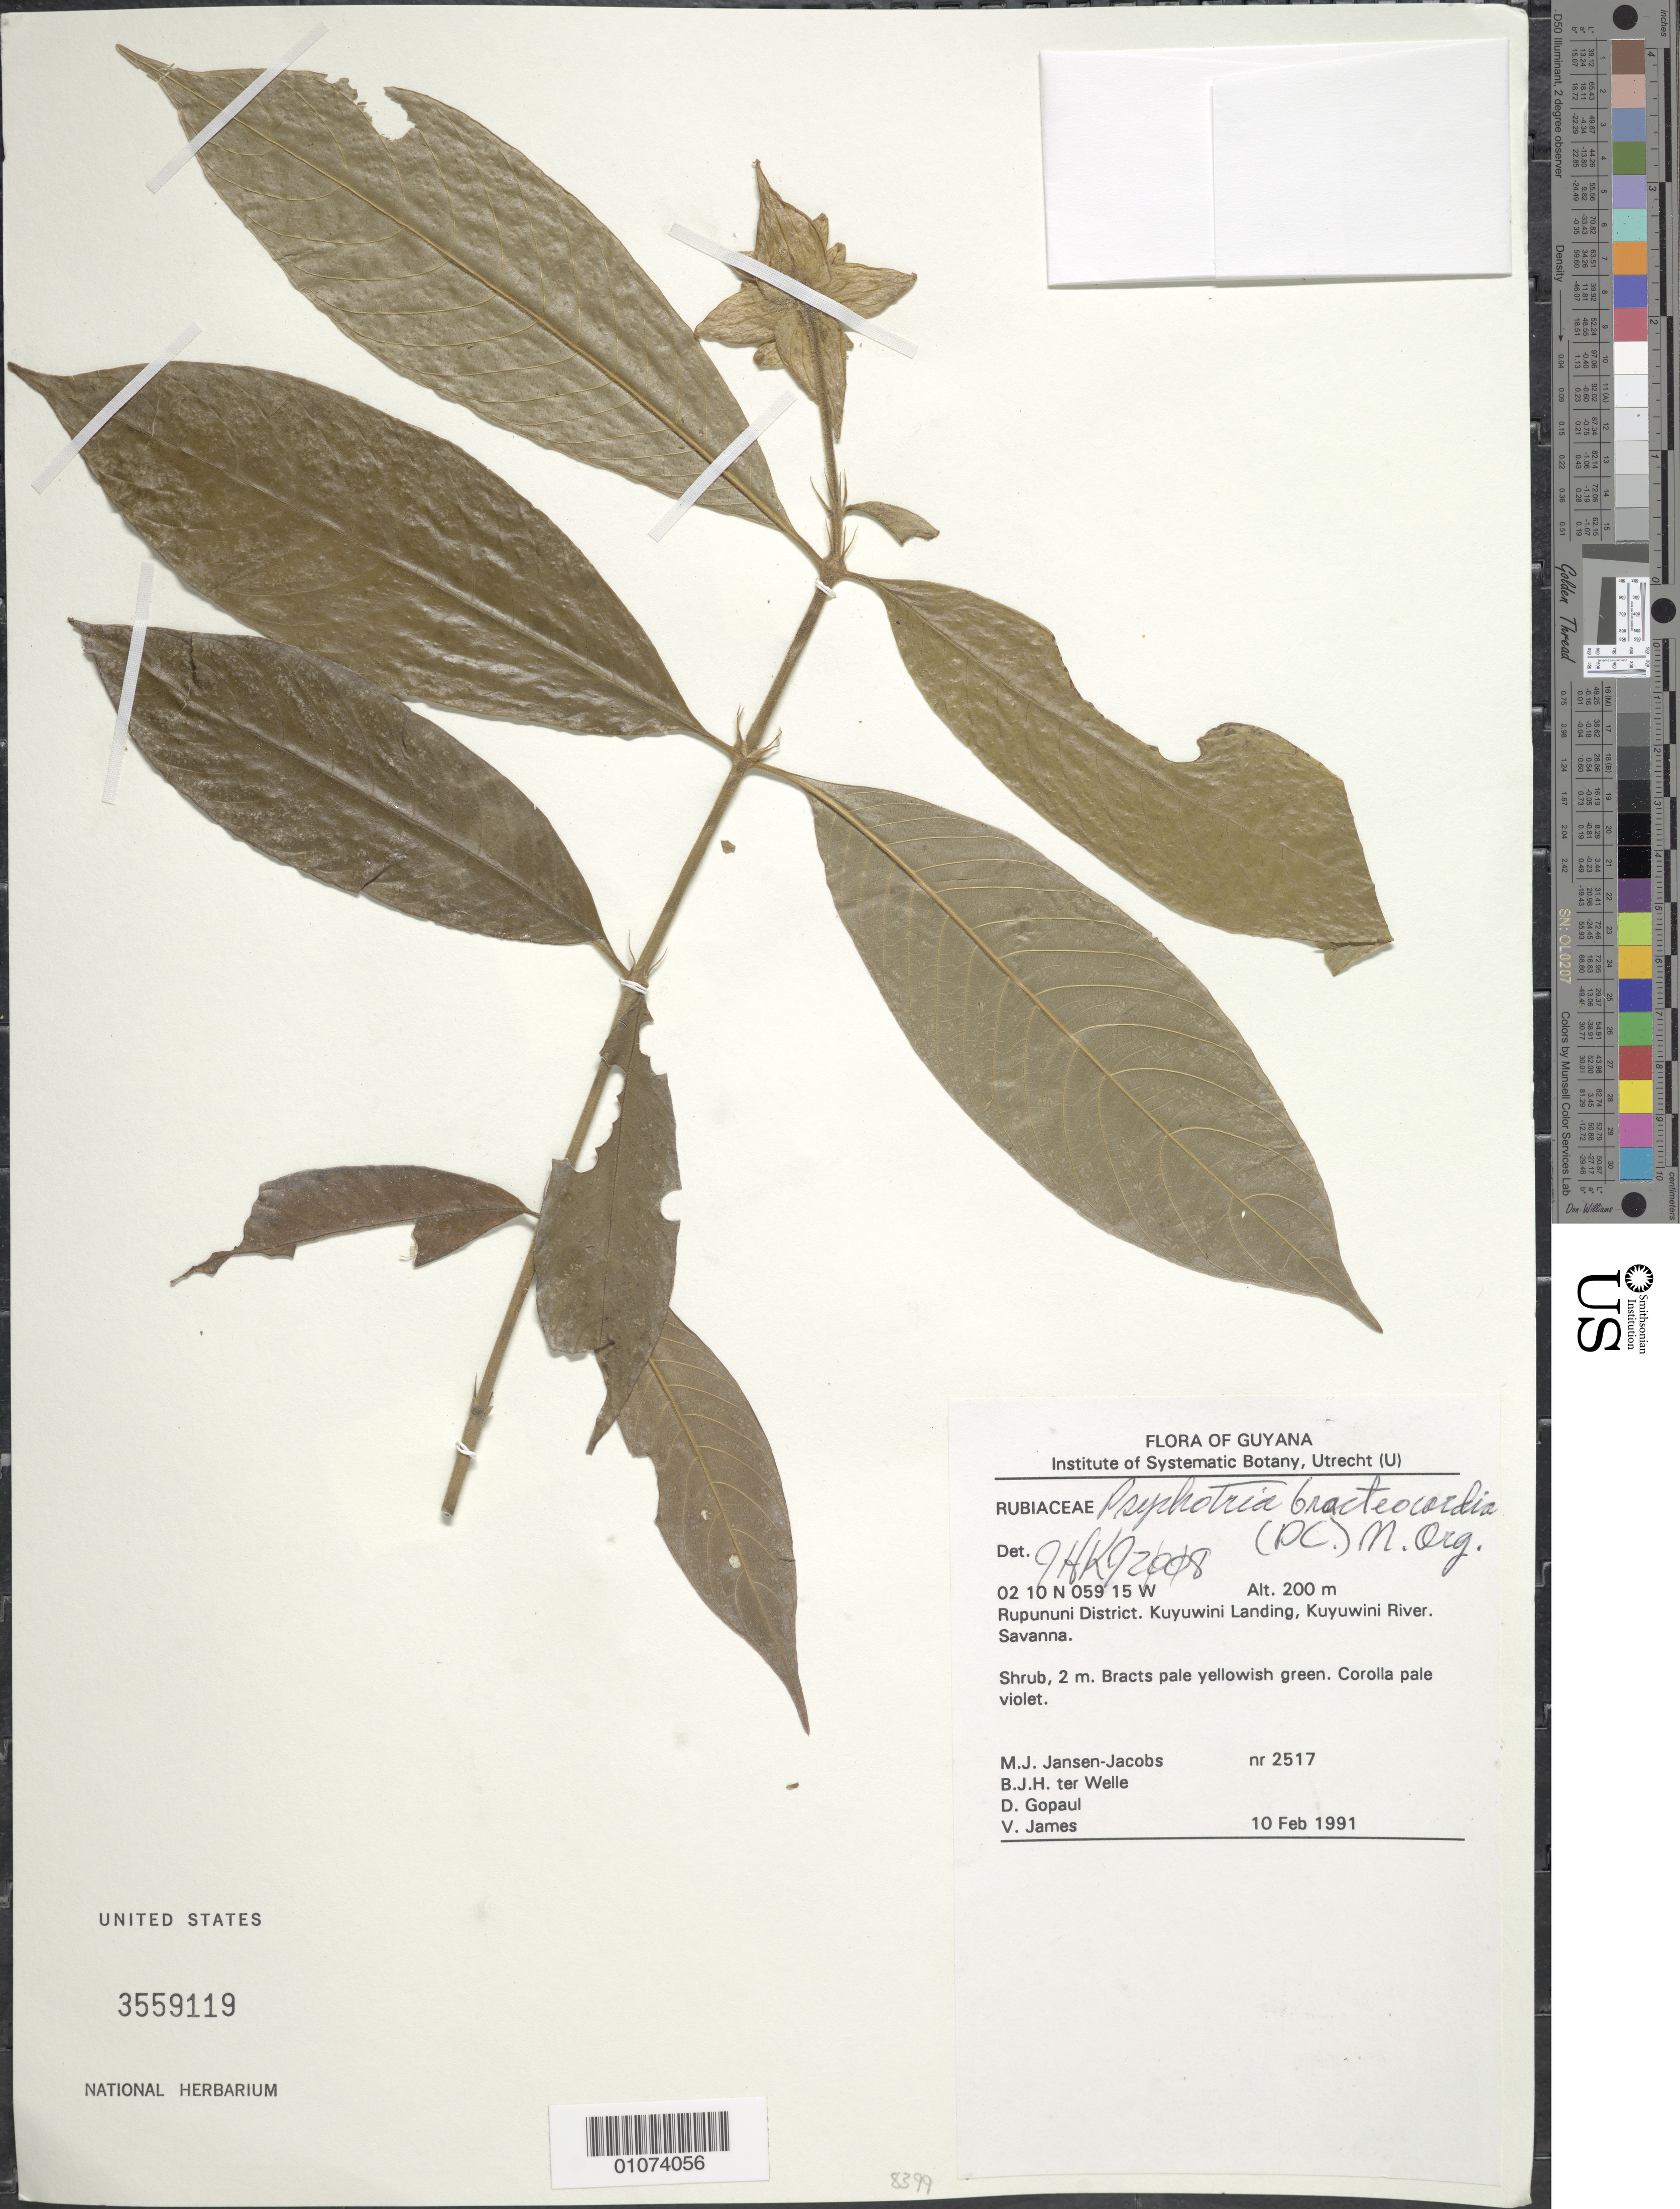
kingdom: Plantae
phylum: Tracheophyta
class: Magnoliopsida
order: Gentianales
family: Rubiaceae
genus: Palicourea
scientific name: Palicourea bracteocardia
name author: (DC.) Delprete & J.H. Kirkbr.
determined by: Kirkbride, J. H., Jr.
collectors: M. J. Jansen-Jacobs, B. Welle, D. Gopaul & V. James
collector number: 2517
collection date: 1991-02-10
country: Guyana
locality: Rupununi District, Kuyuwini Landing, Kuyuwini River. Savanna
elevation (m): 200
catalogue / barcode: US 3559119